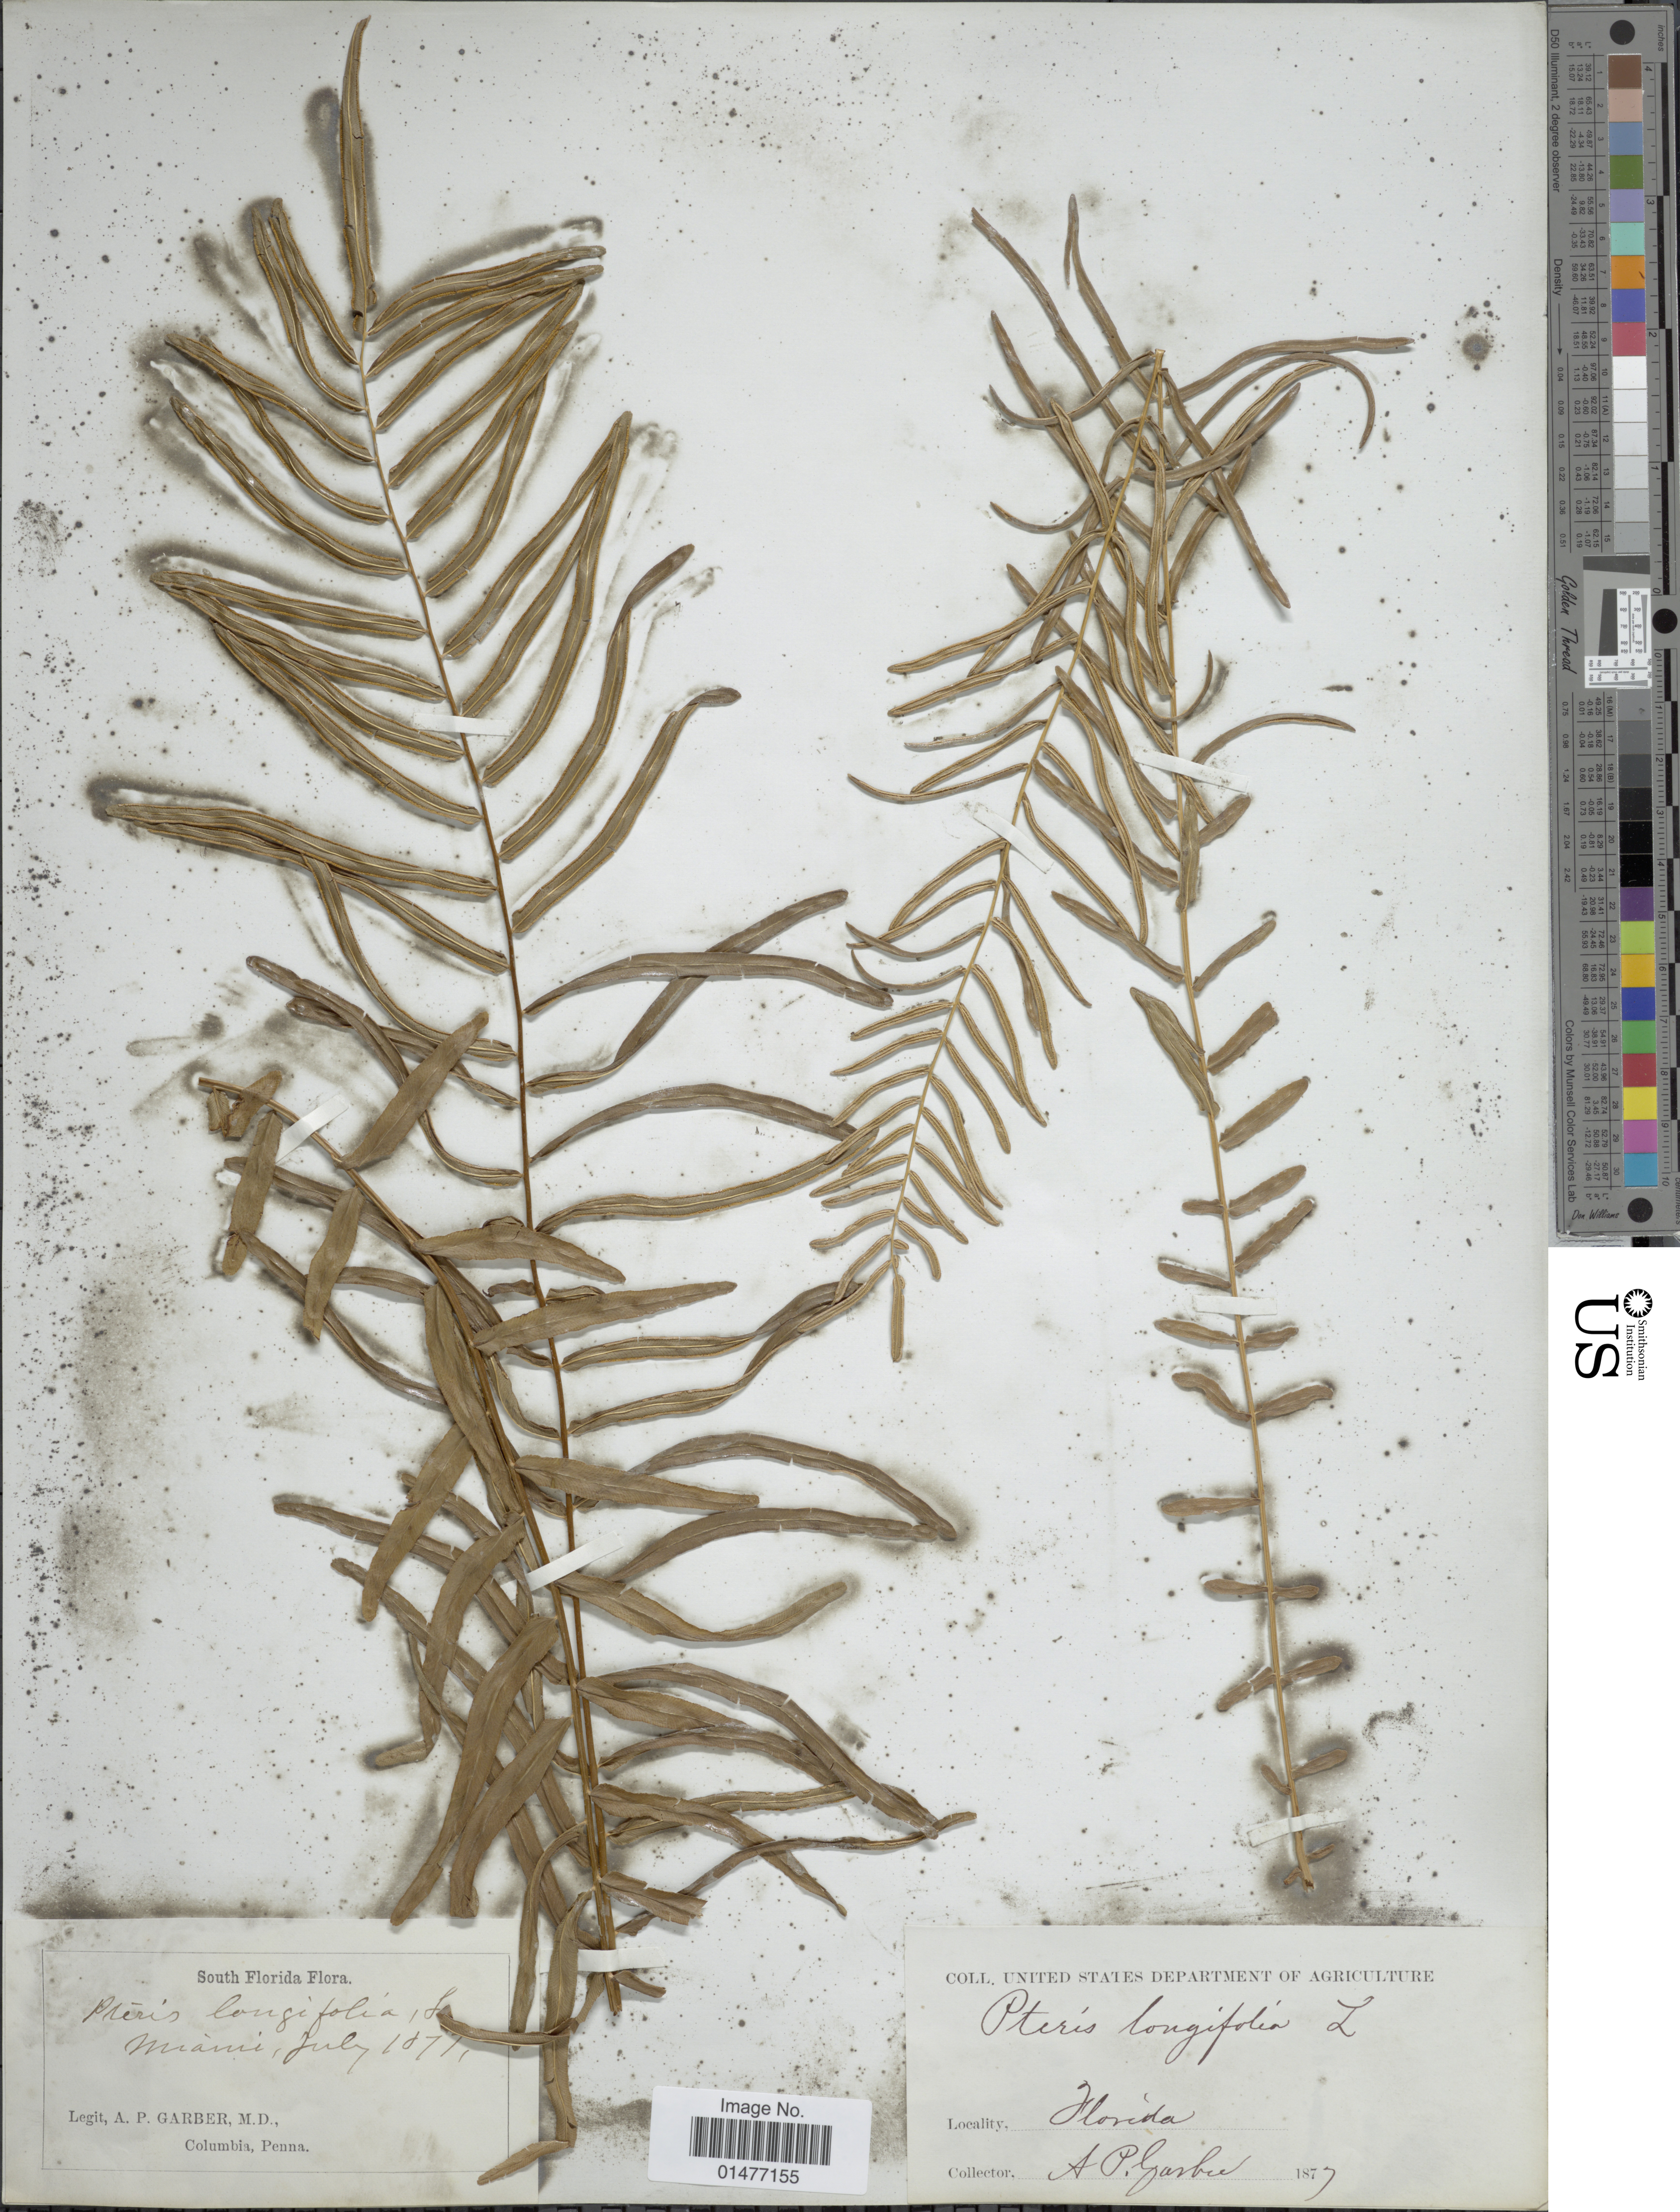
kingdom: Plantae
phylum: Tracheophyta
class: Polypodiopsida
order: Polypodiales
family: Pteridaceae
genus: Pteris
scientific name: Pteris bahamenis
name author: (J. Agardh) Fée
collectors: A. P. Garber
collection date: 1877-07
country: United States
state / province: Florida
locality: South Florida Flora, Miami